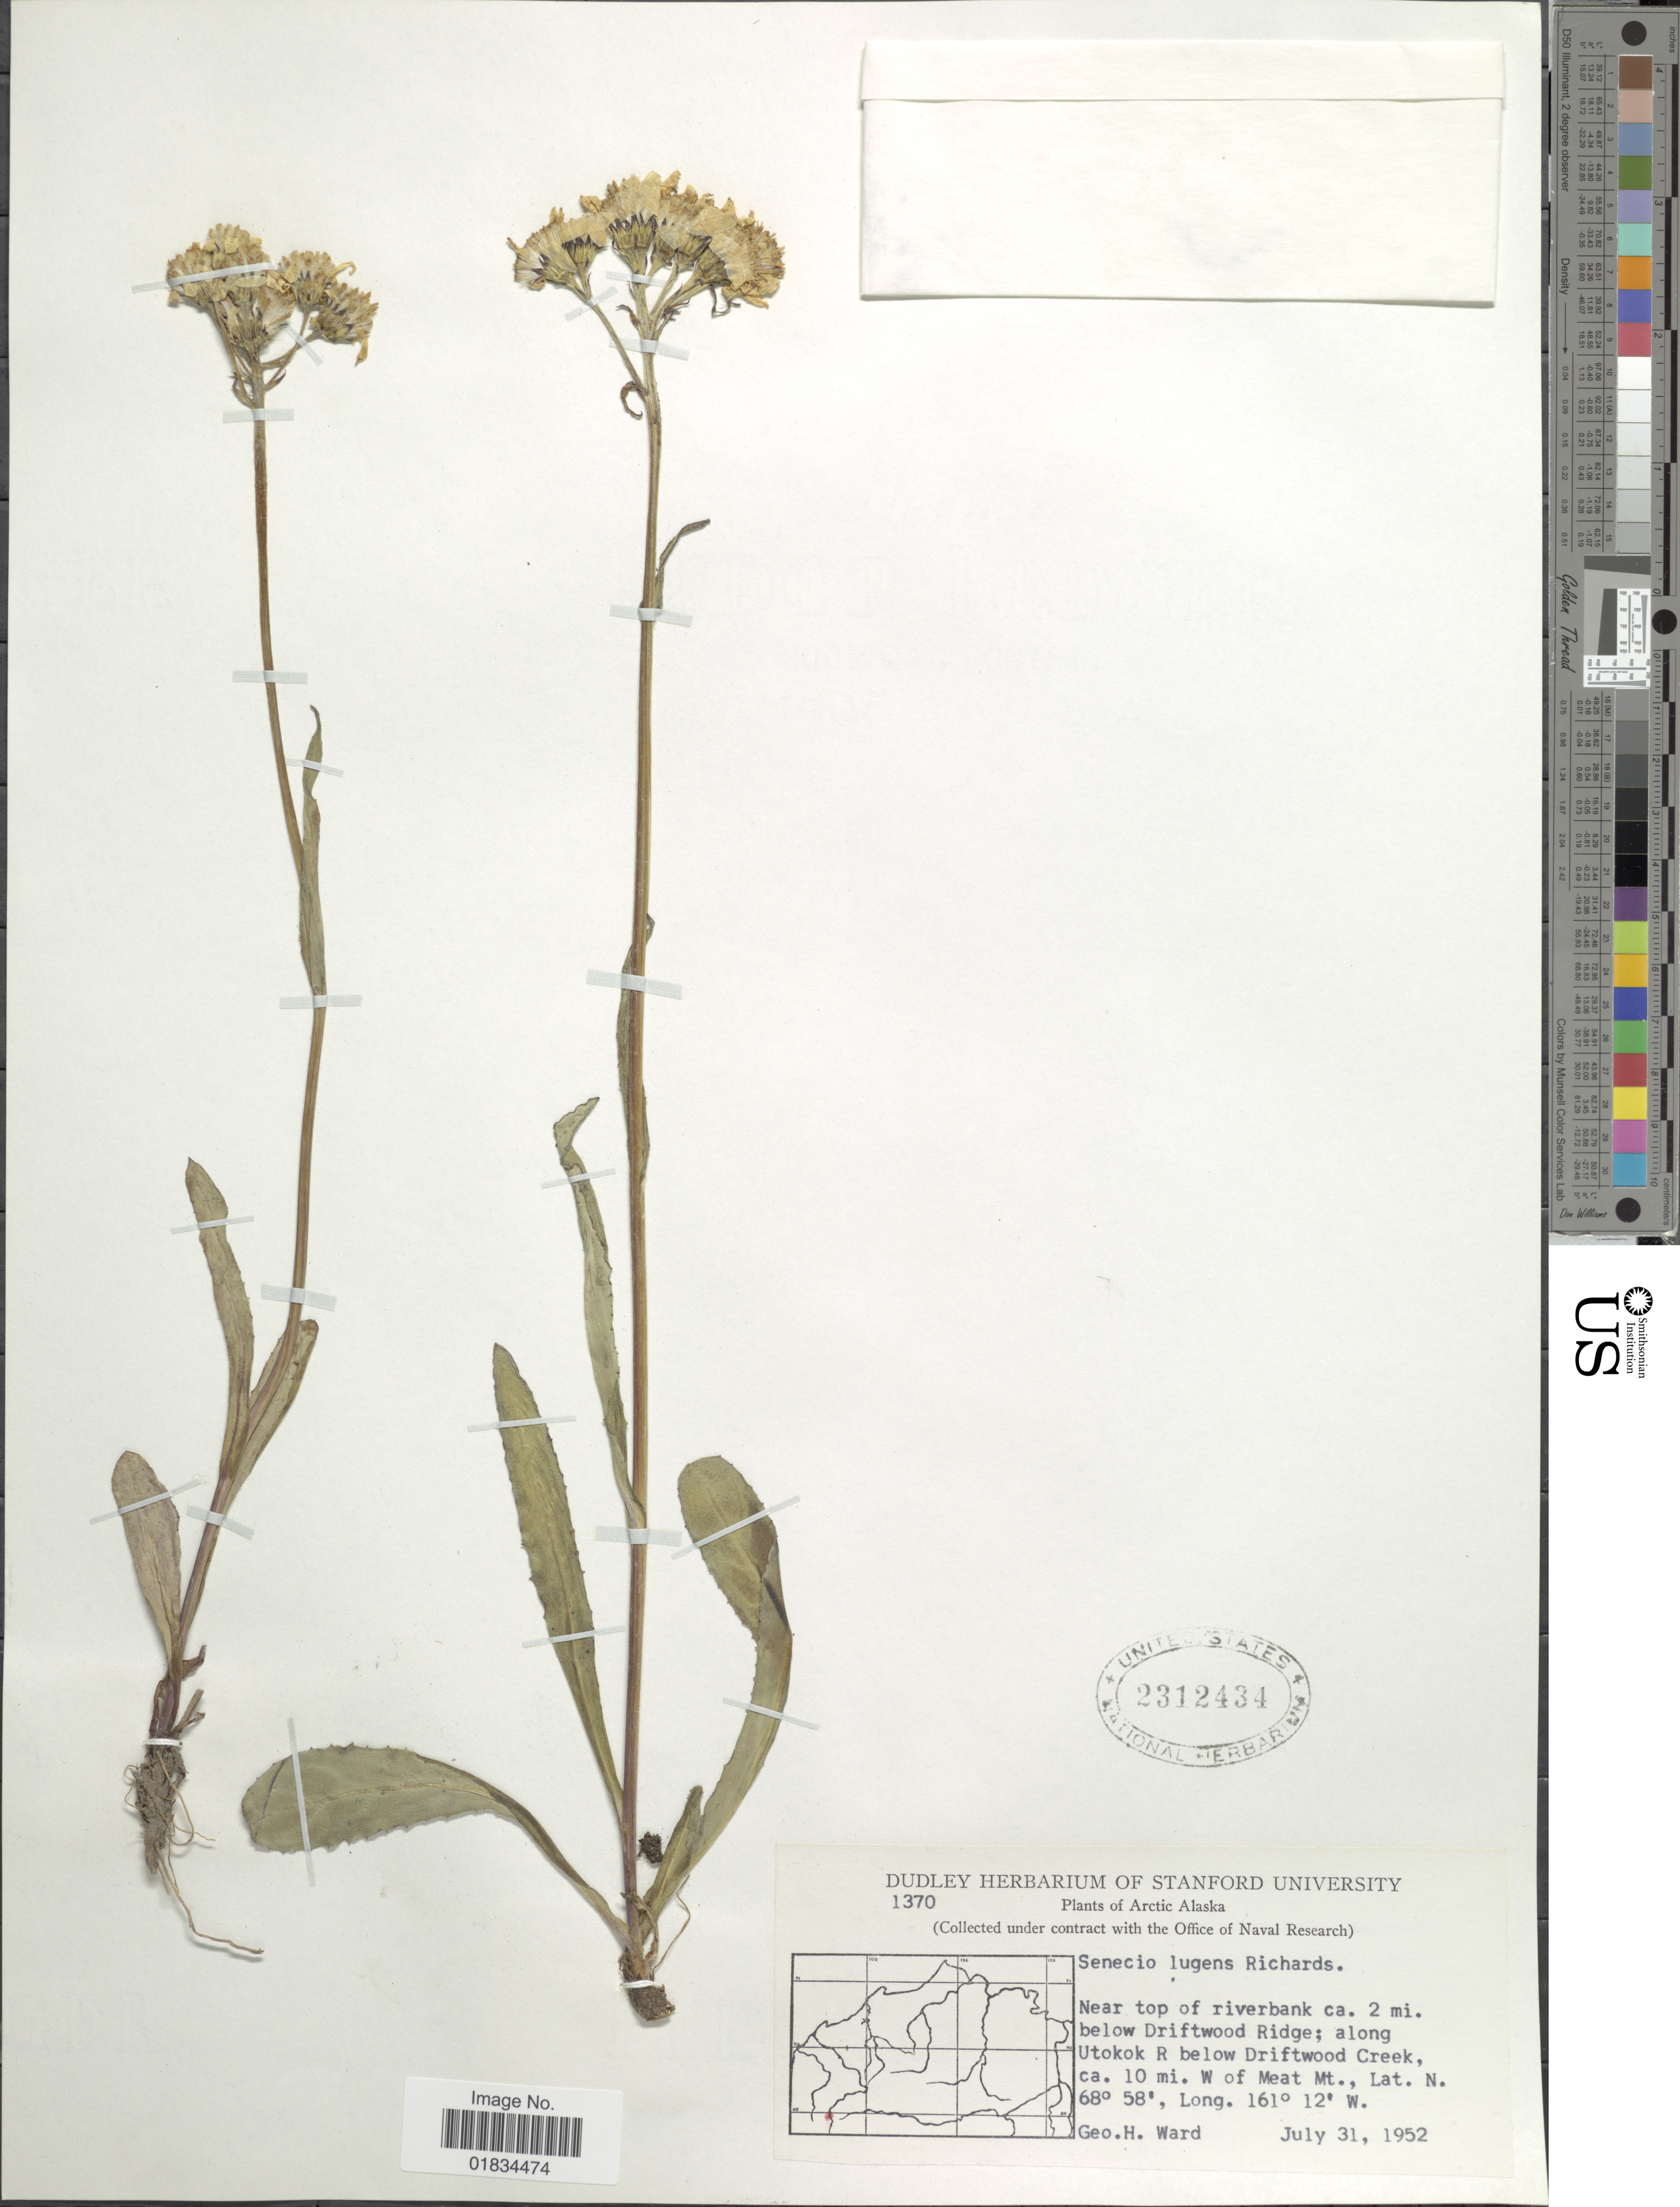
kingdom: Plantae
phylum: Tracheophyta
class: Magnoliopsida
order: Asterales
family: Asteraceae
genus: Senecio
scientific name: Senecio lugens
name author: Richardson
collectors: G. H. Ward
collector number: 1370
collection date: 1952-07-31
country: United States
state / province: Alaska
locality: Arctic Alaska, Near top of riverbank, ca. 2 mi below Driftwood Ridge; along Utokok R below Driftwood Creek, ca. 10 mi. W of Meat Mt.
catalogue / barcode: US 2312434